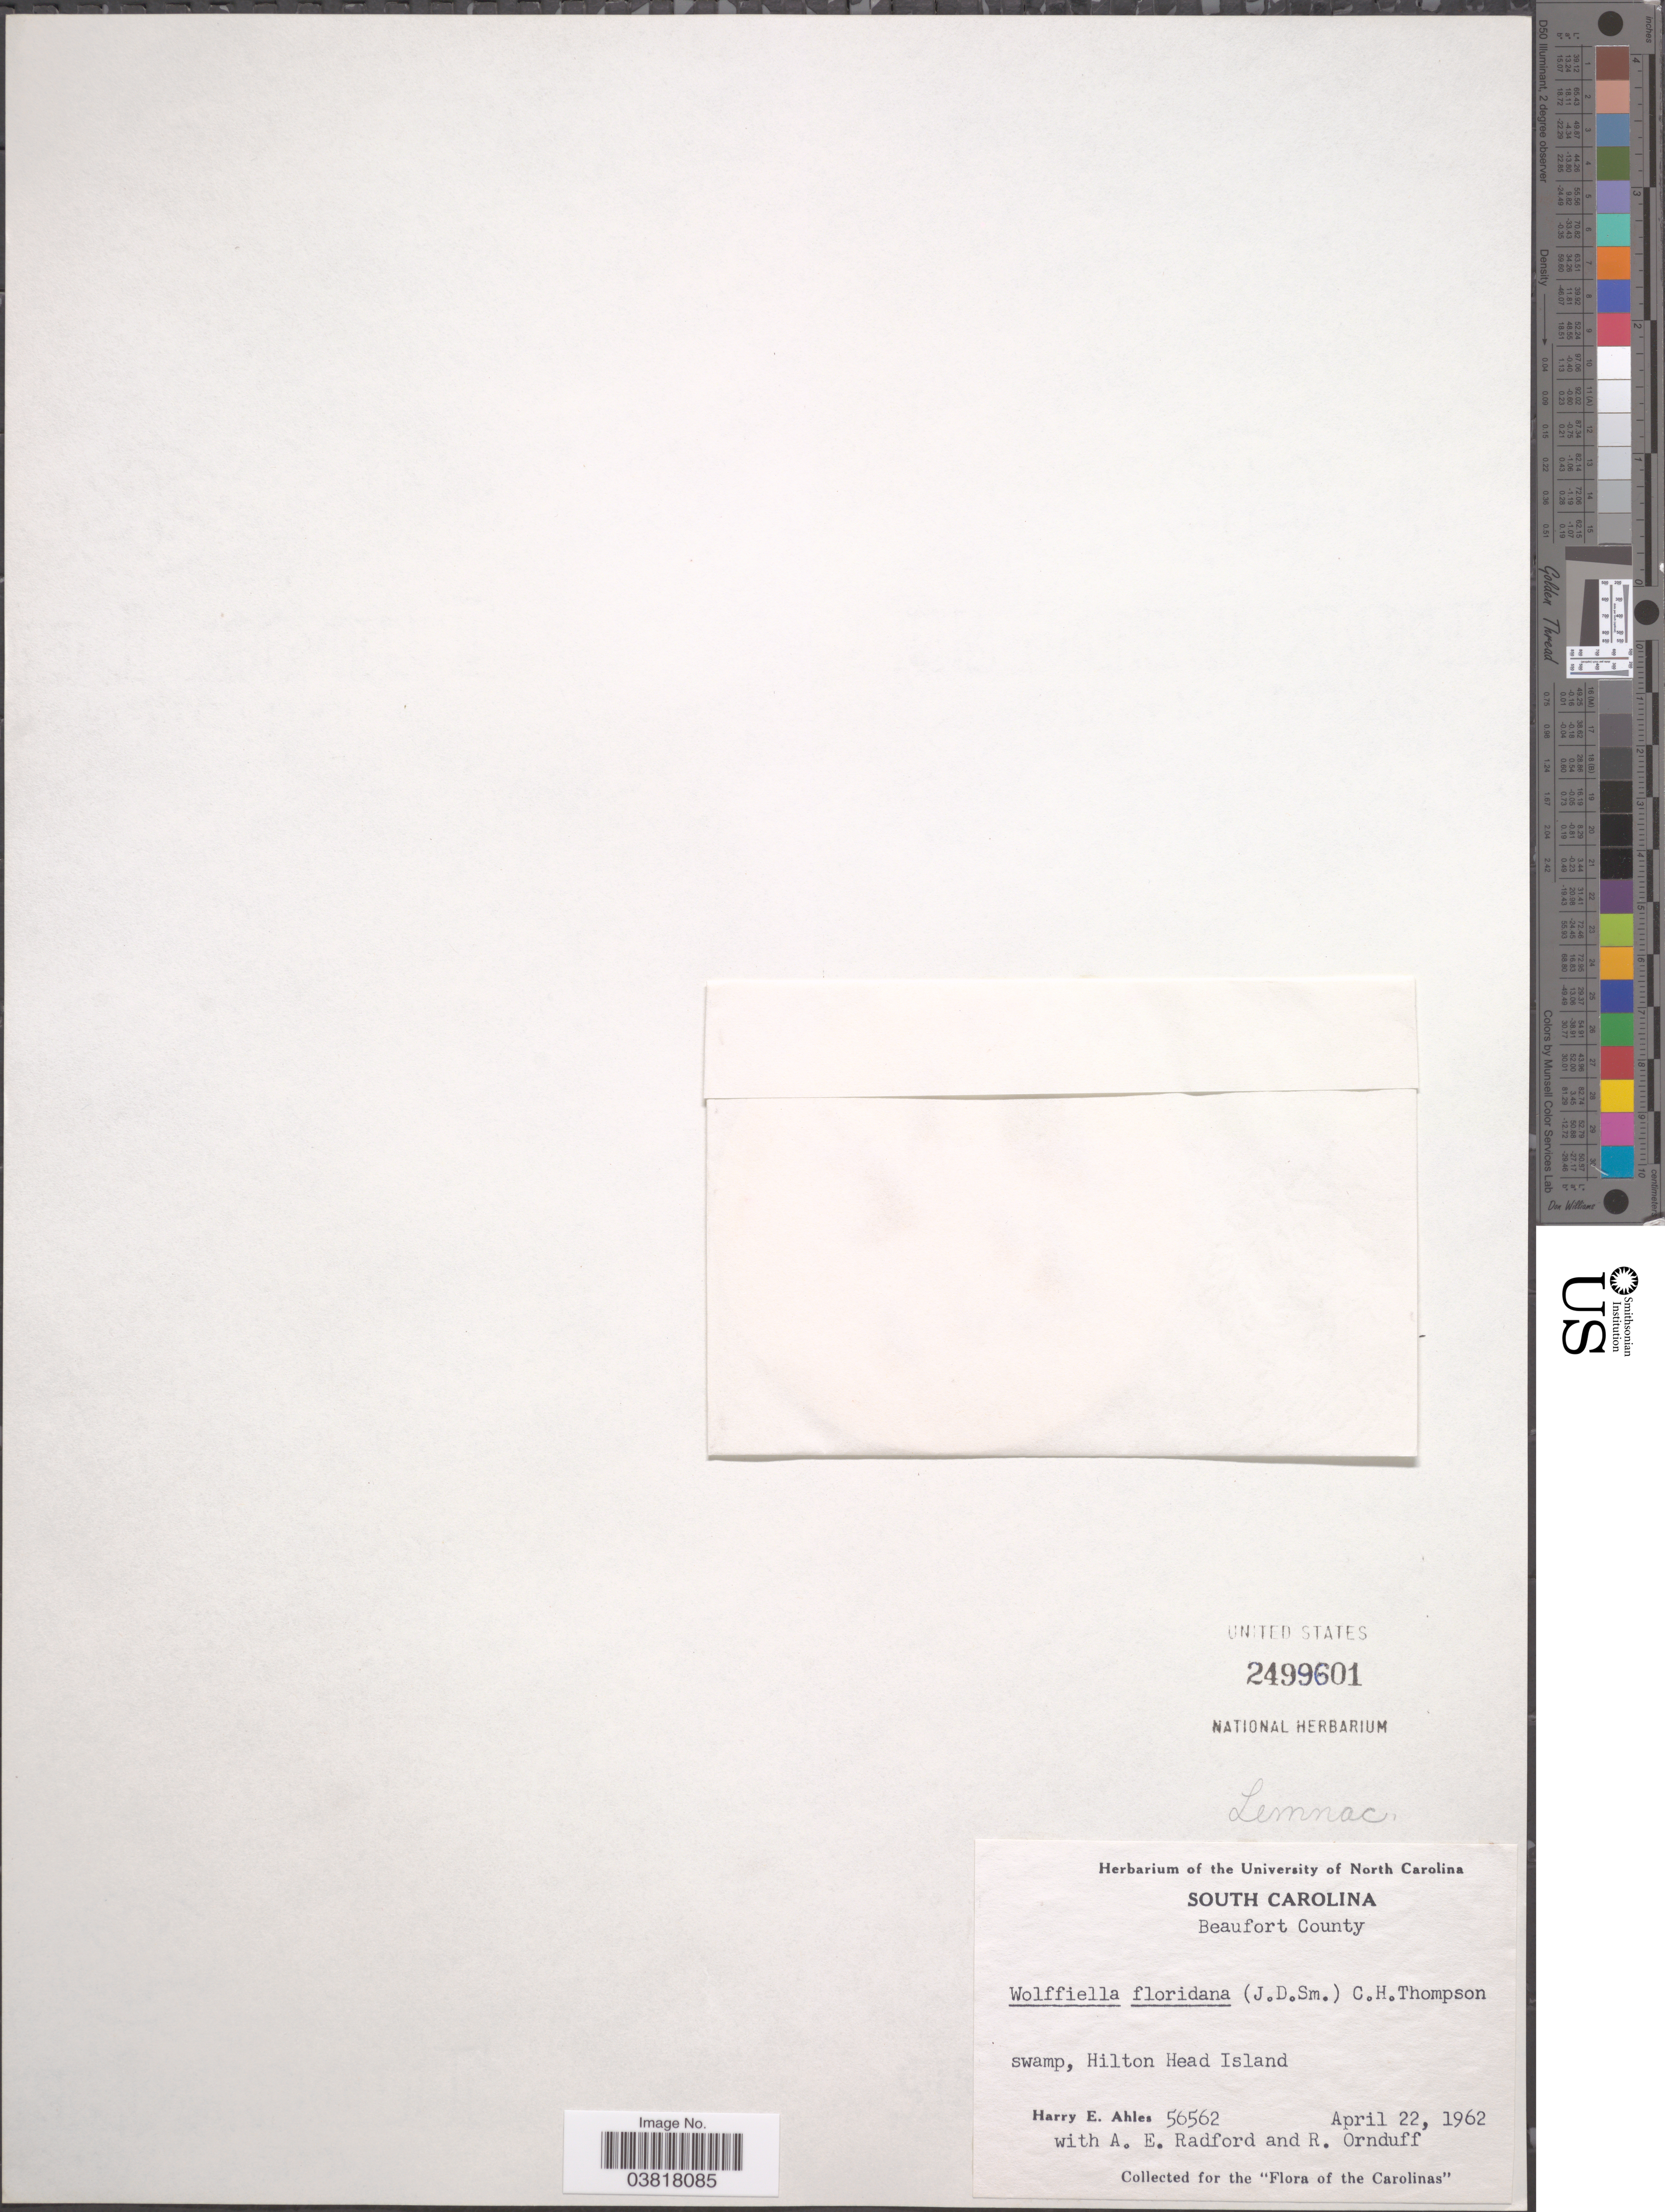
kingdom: Plantae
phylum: Tracheophyta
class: Liliopsida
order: Alismatales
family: Araceae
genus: Wolffiella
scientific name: Wolffiella floridana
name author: (Donn. Sm.) C.H. Thomps.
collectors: H. E. Ahles, A. E. Radford & R. Ornduff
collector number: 56562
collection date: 1962-04-22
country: United States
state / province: South Carolina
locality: Beaufort County. Hilton Head Island.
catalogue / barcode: US 2499601